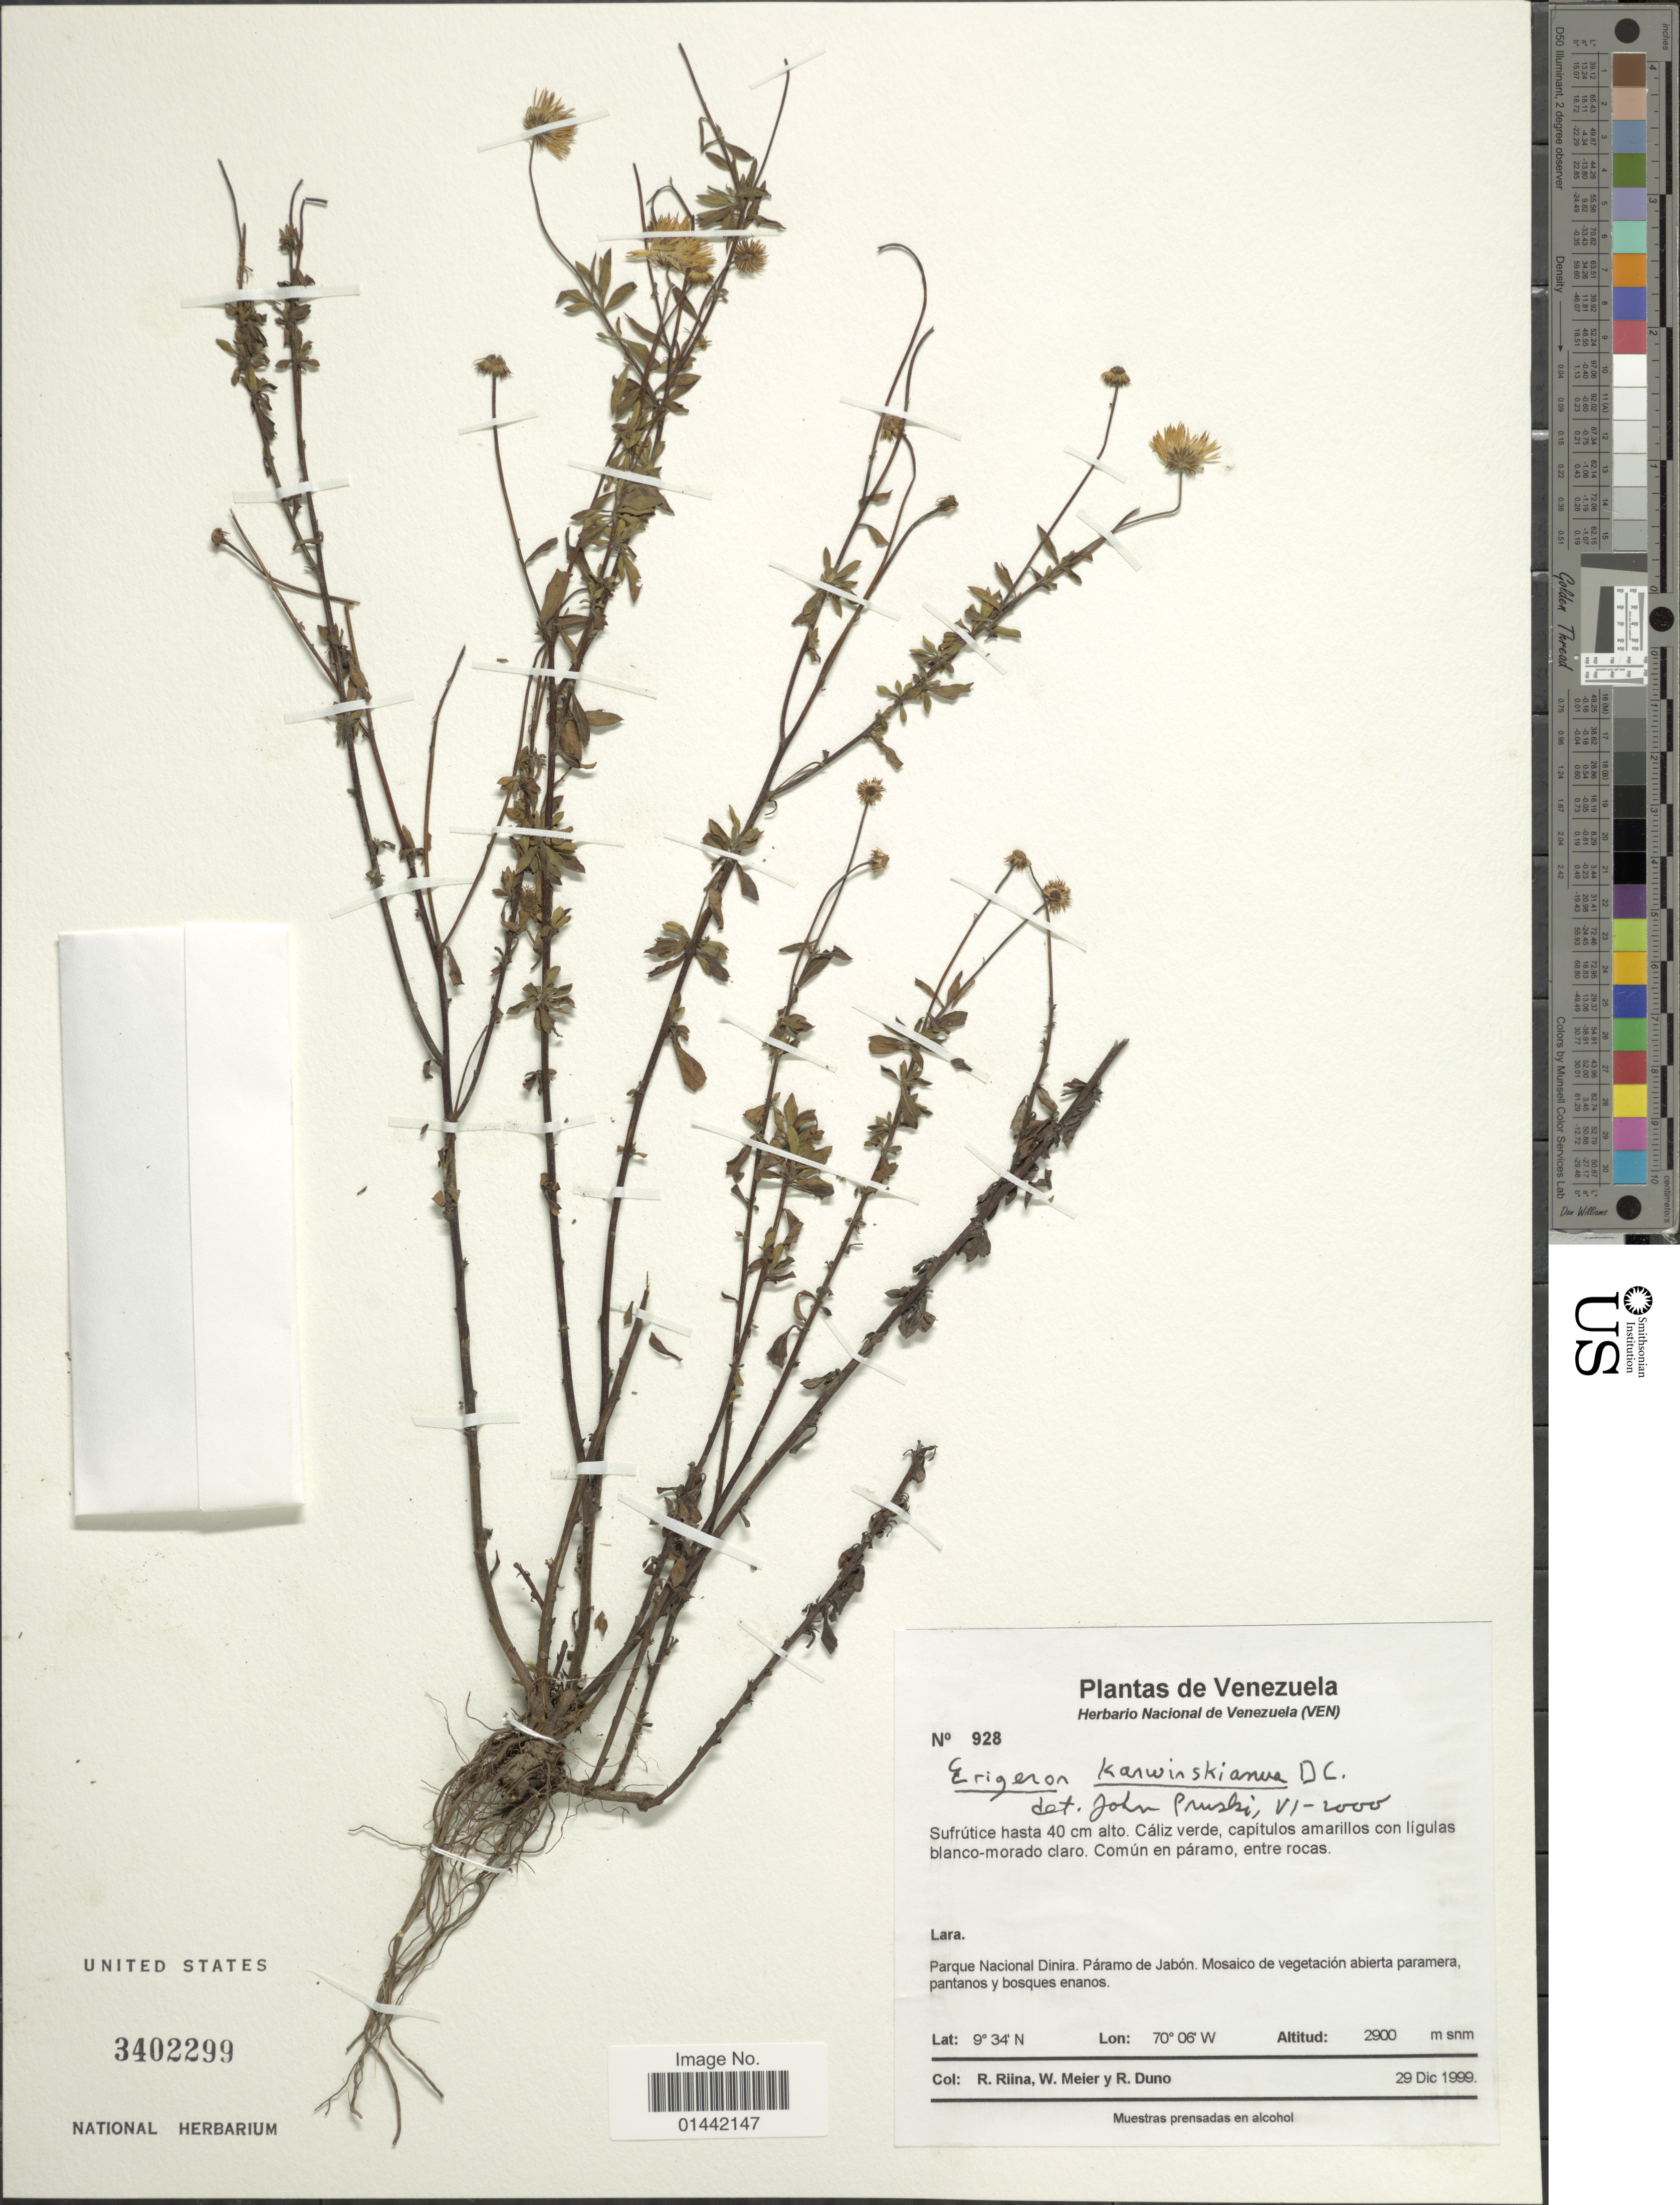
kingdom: Plantae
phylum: Tracheophyta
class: Magnoliopsida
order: Asterales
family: Asteraceae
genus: Erigeron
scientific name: Erigeron karvinskianus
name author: DC.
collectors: R. Riina, W. Meier & R. Duno de Stefano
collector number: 928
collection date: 1999-12-29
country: Venezuela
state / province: Lara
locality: Común en páramo, entre rocas, Parque Nacional Dinira, Páramo de Jabón, Mosaico de vegetación abierta paramera, pantanos y bosques enanos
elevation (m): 2900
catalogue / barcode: US 3402299